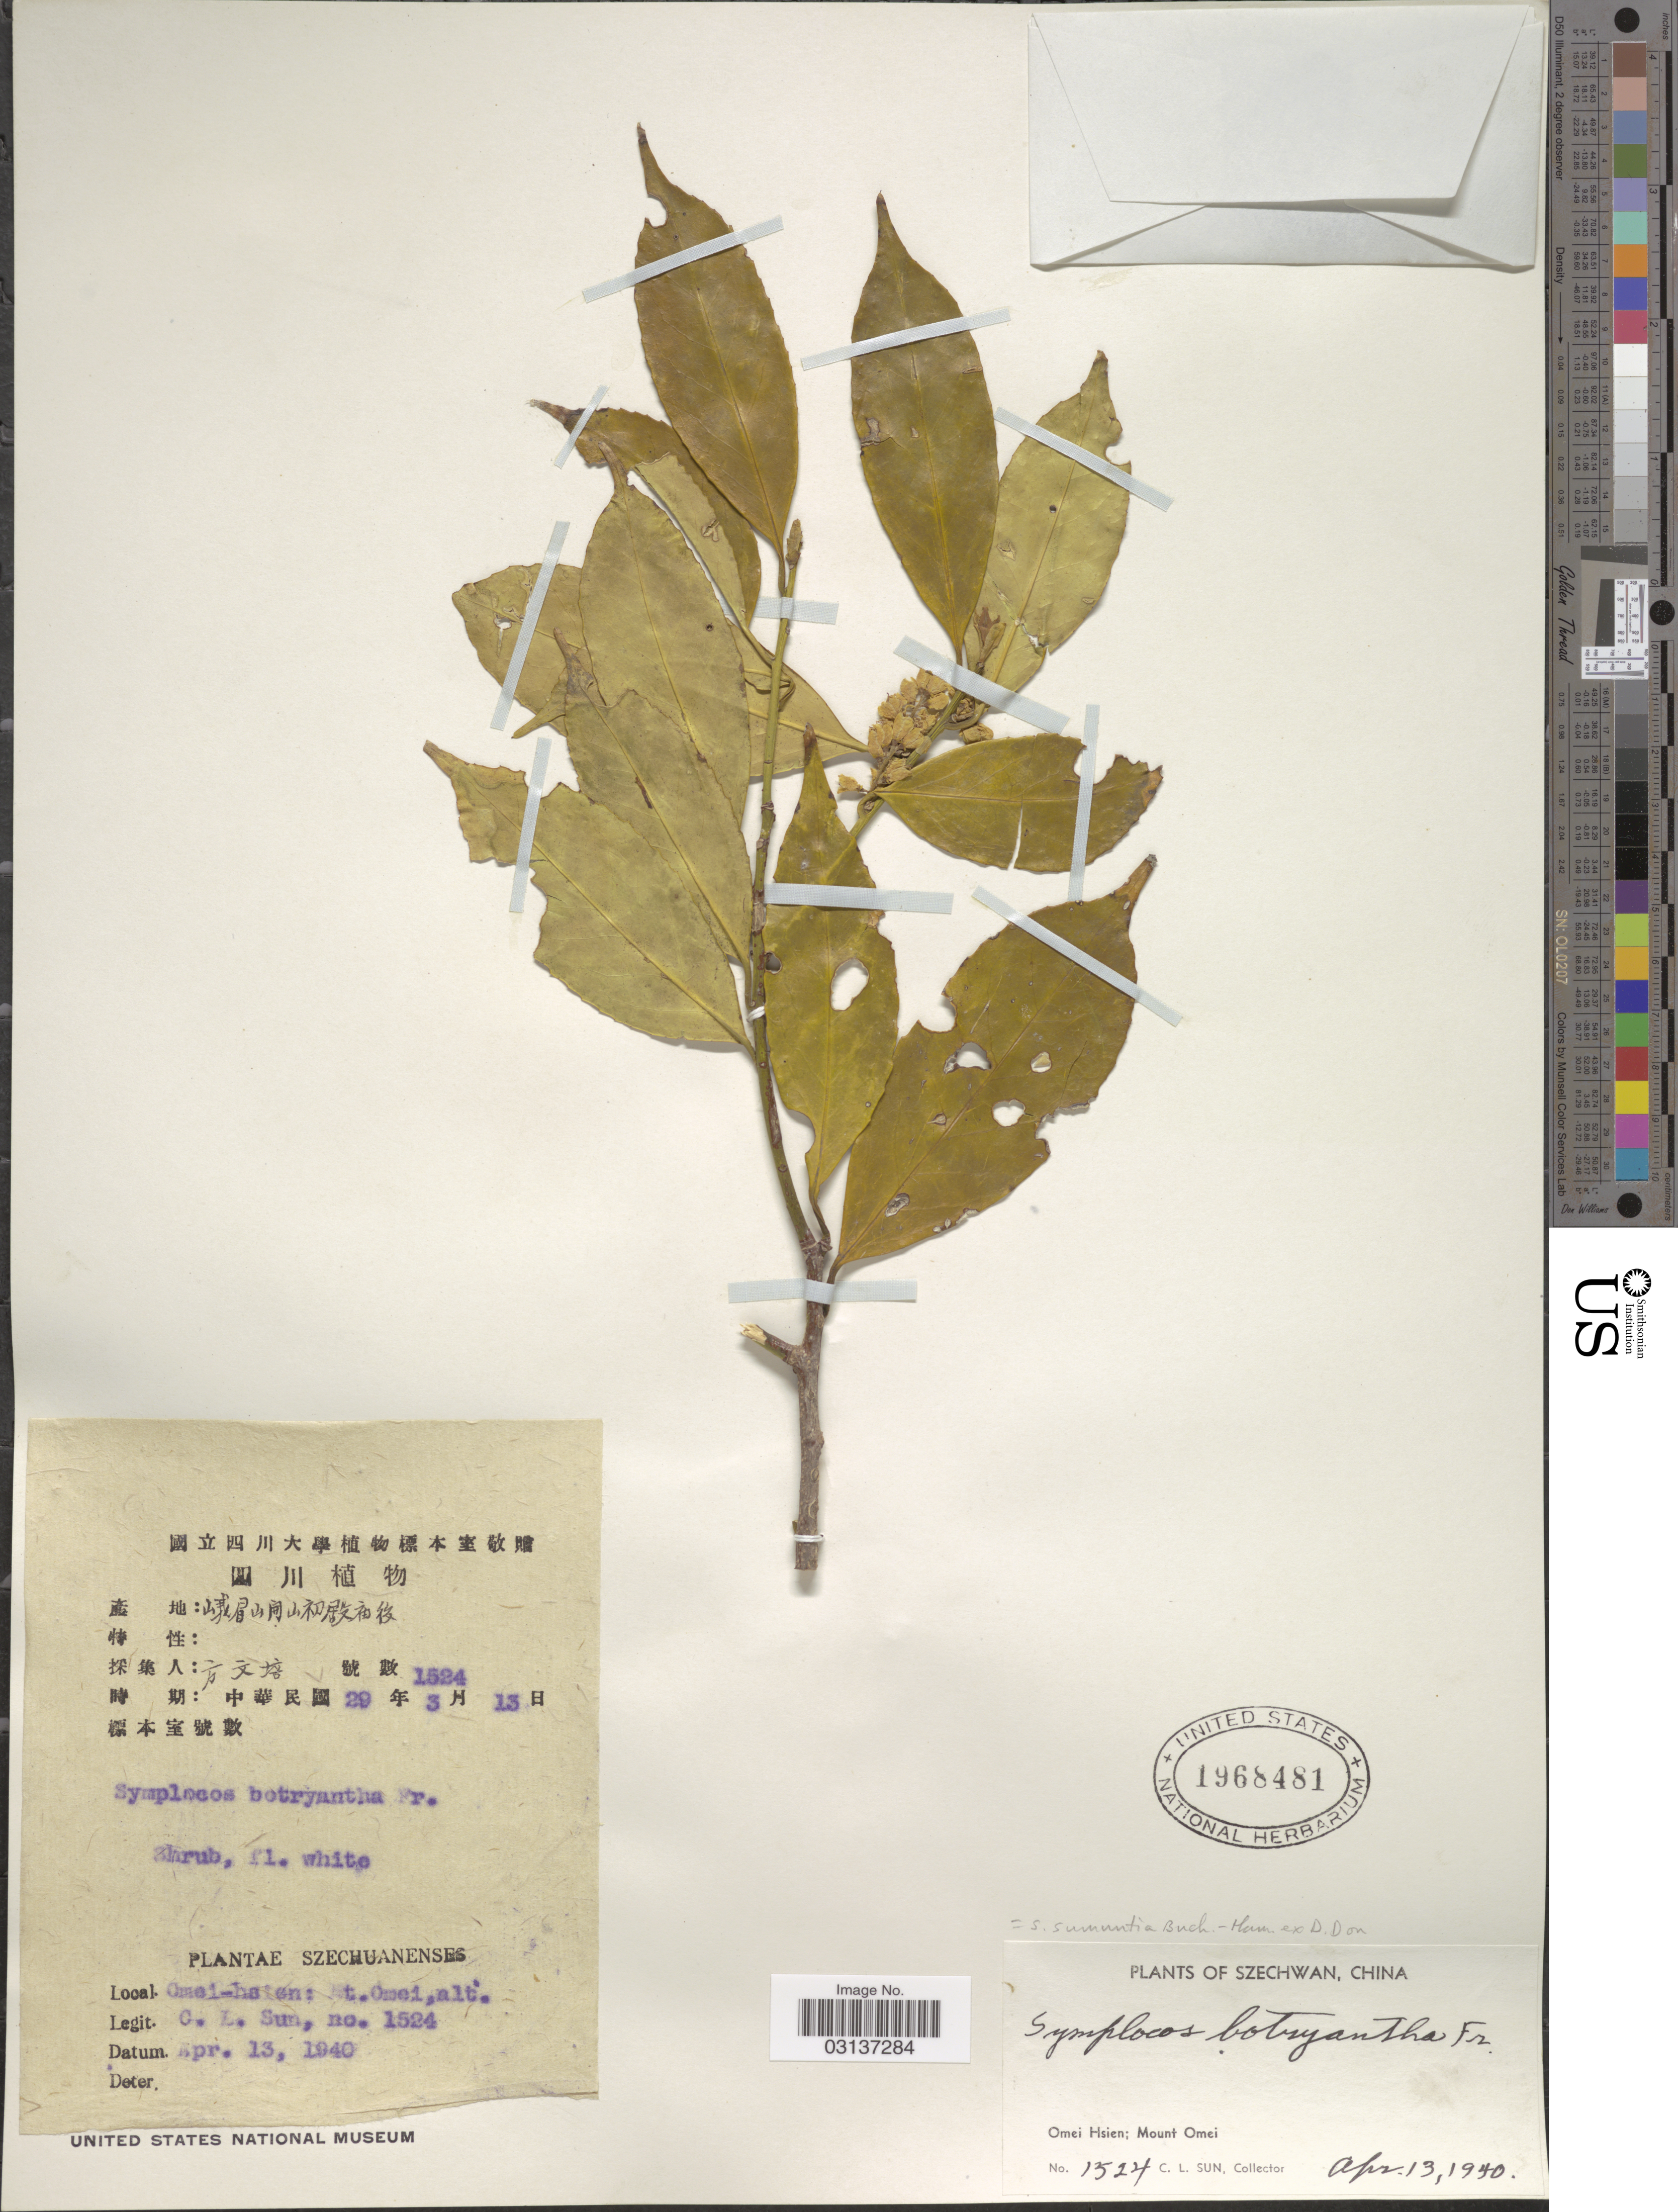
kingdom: Plantae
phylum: Tracheophyta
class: Magnoliopsida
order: Ericales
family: Symplocaceae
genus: Symplocos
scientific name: Symplocos sumuntia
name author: Buch.-Ham. ex D. Don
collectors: C. Sun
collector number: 1524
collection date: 1940-04-13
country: China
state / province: Sichuan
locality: Szechwan. Omei Hsien; Mount Omei.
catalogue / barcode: US 1968481